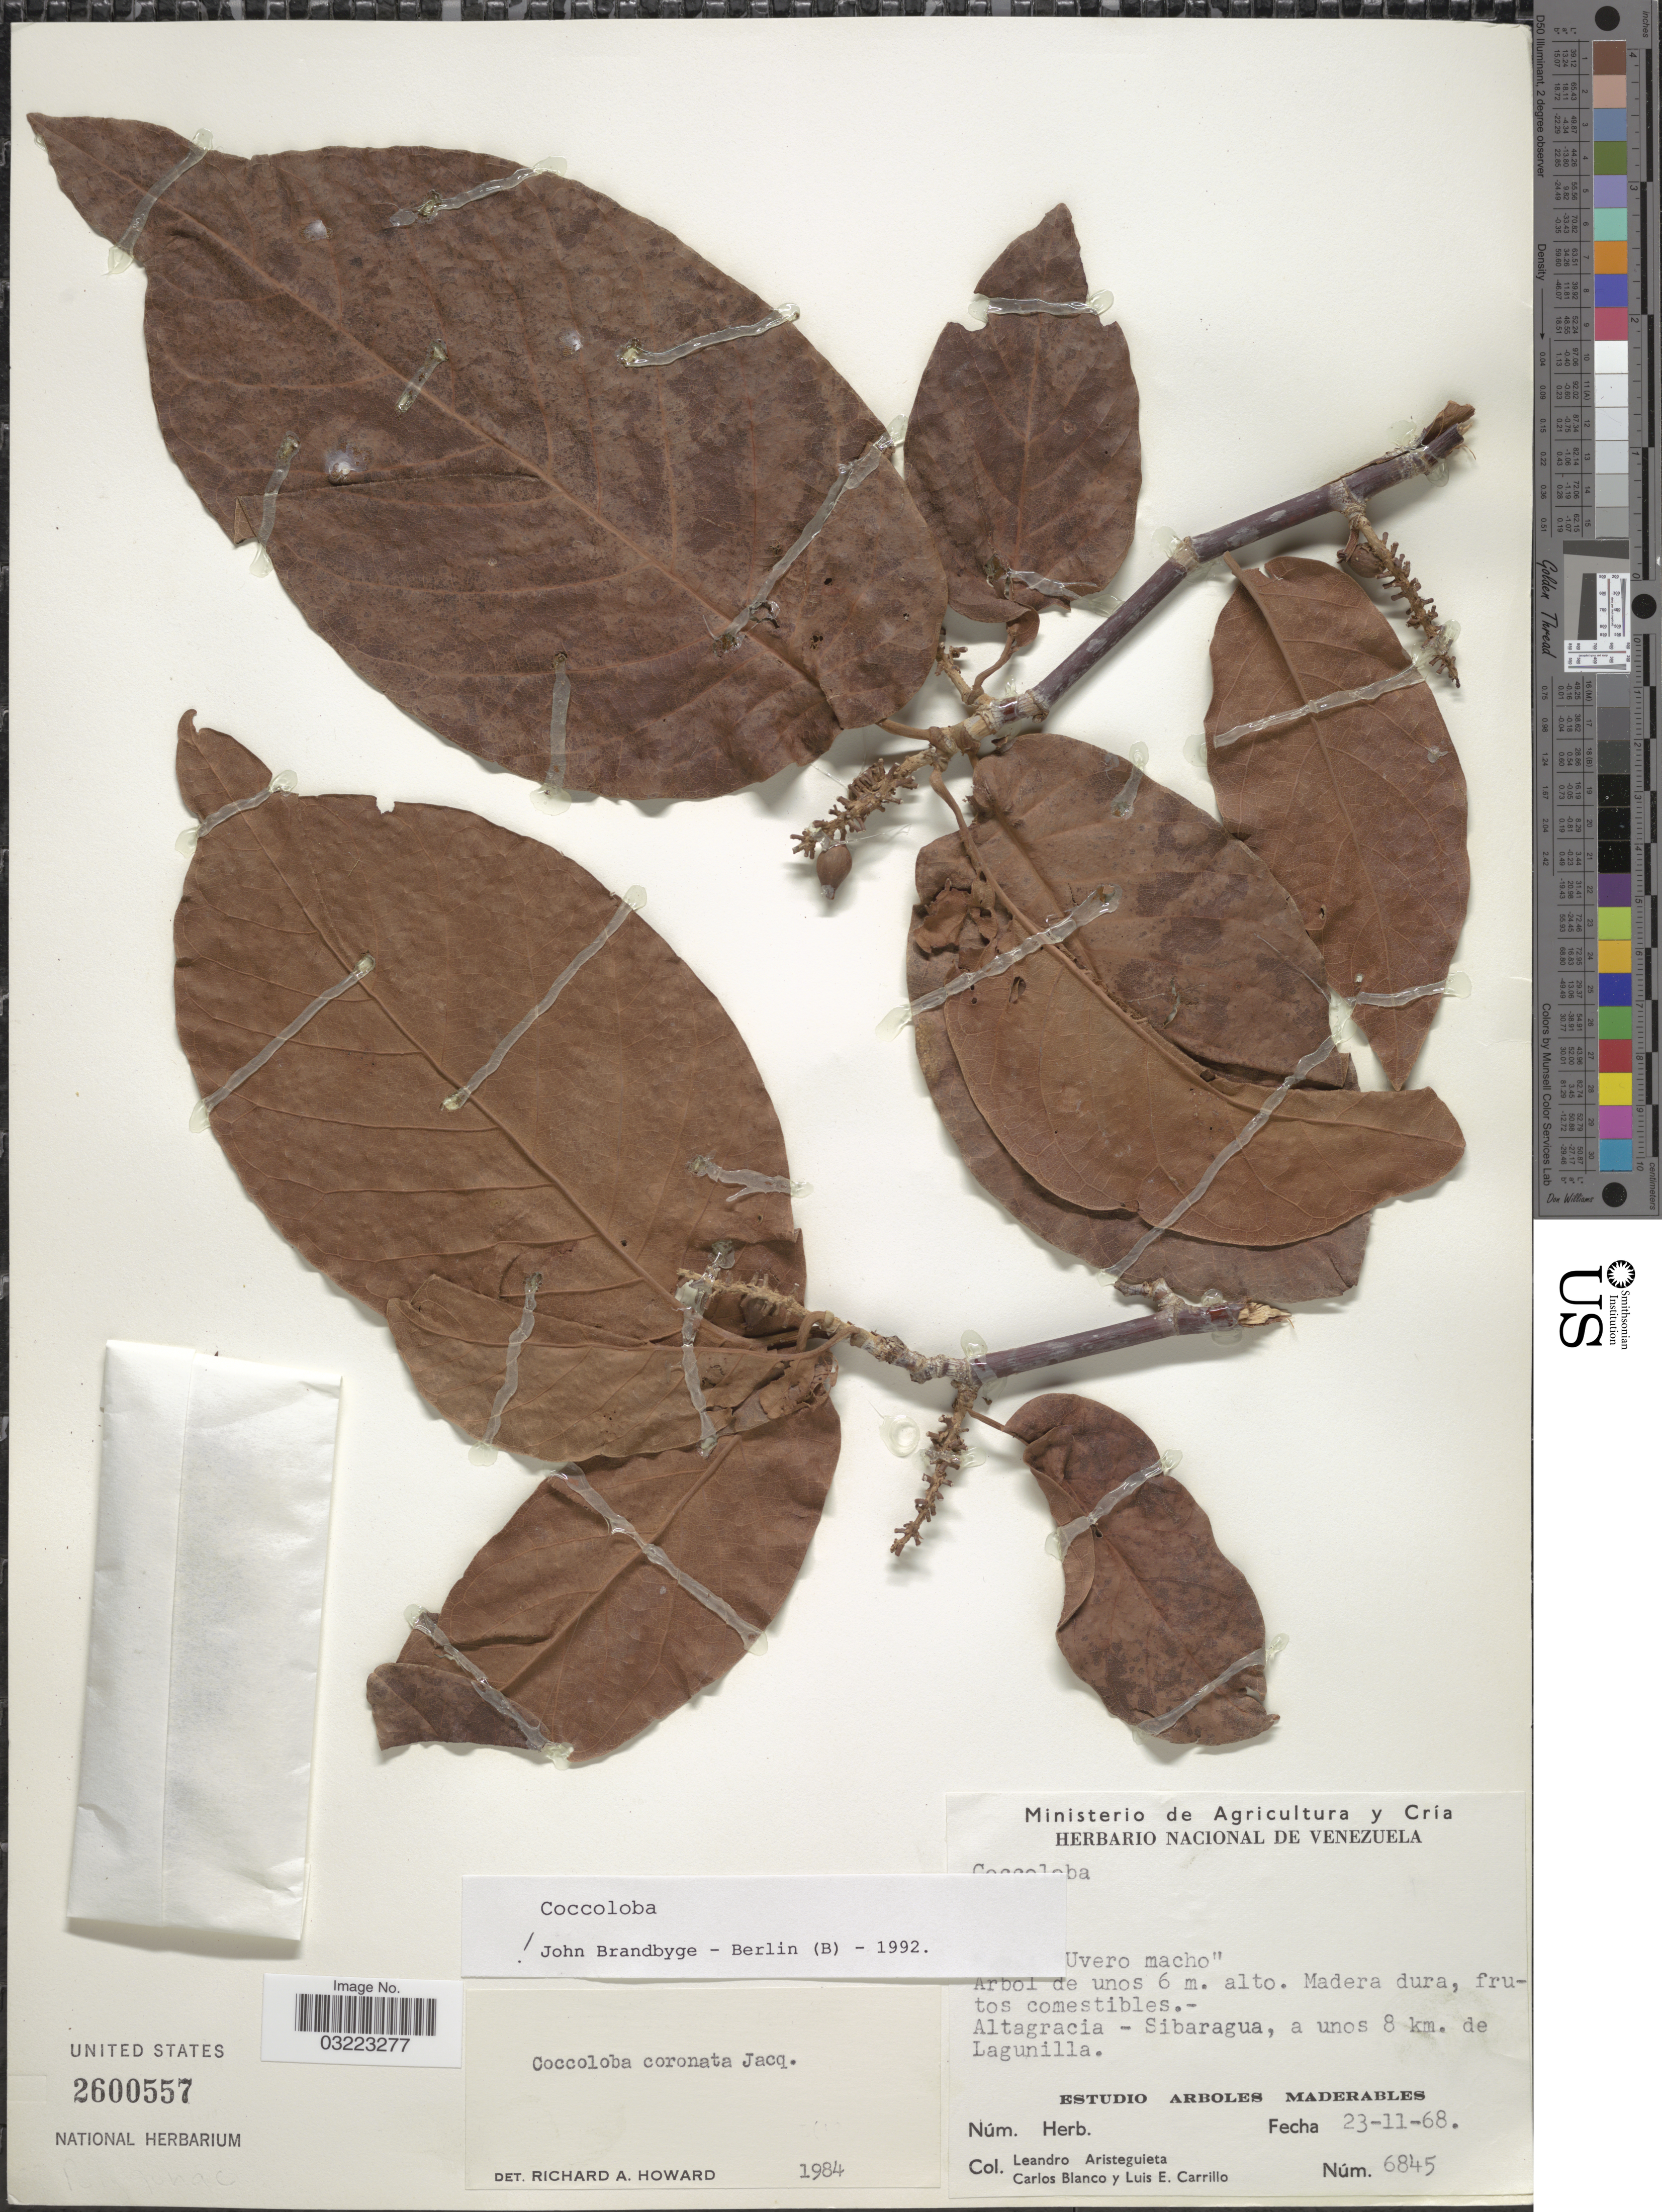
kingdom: Plantae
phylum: Tracheophyta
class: Magnoliopsida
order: Caryophyllales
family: Polygonaceae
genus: Coccoloba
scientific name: Coccoloba coronata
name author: Jacq.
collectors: L. Aristeguieta, C. Blanco & L. Carrillo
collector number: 6845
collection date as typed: Transcribed d/m/y: 23/11/68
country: Dominican Republic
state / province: La Altagracia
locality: Altagracia - Sibaragua, a unos 8 km. de Lagunilla.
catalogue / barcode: US 2600557